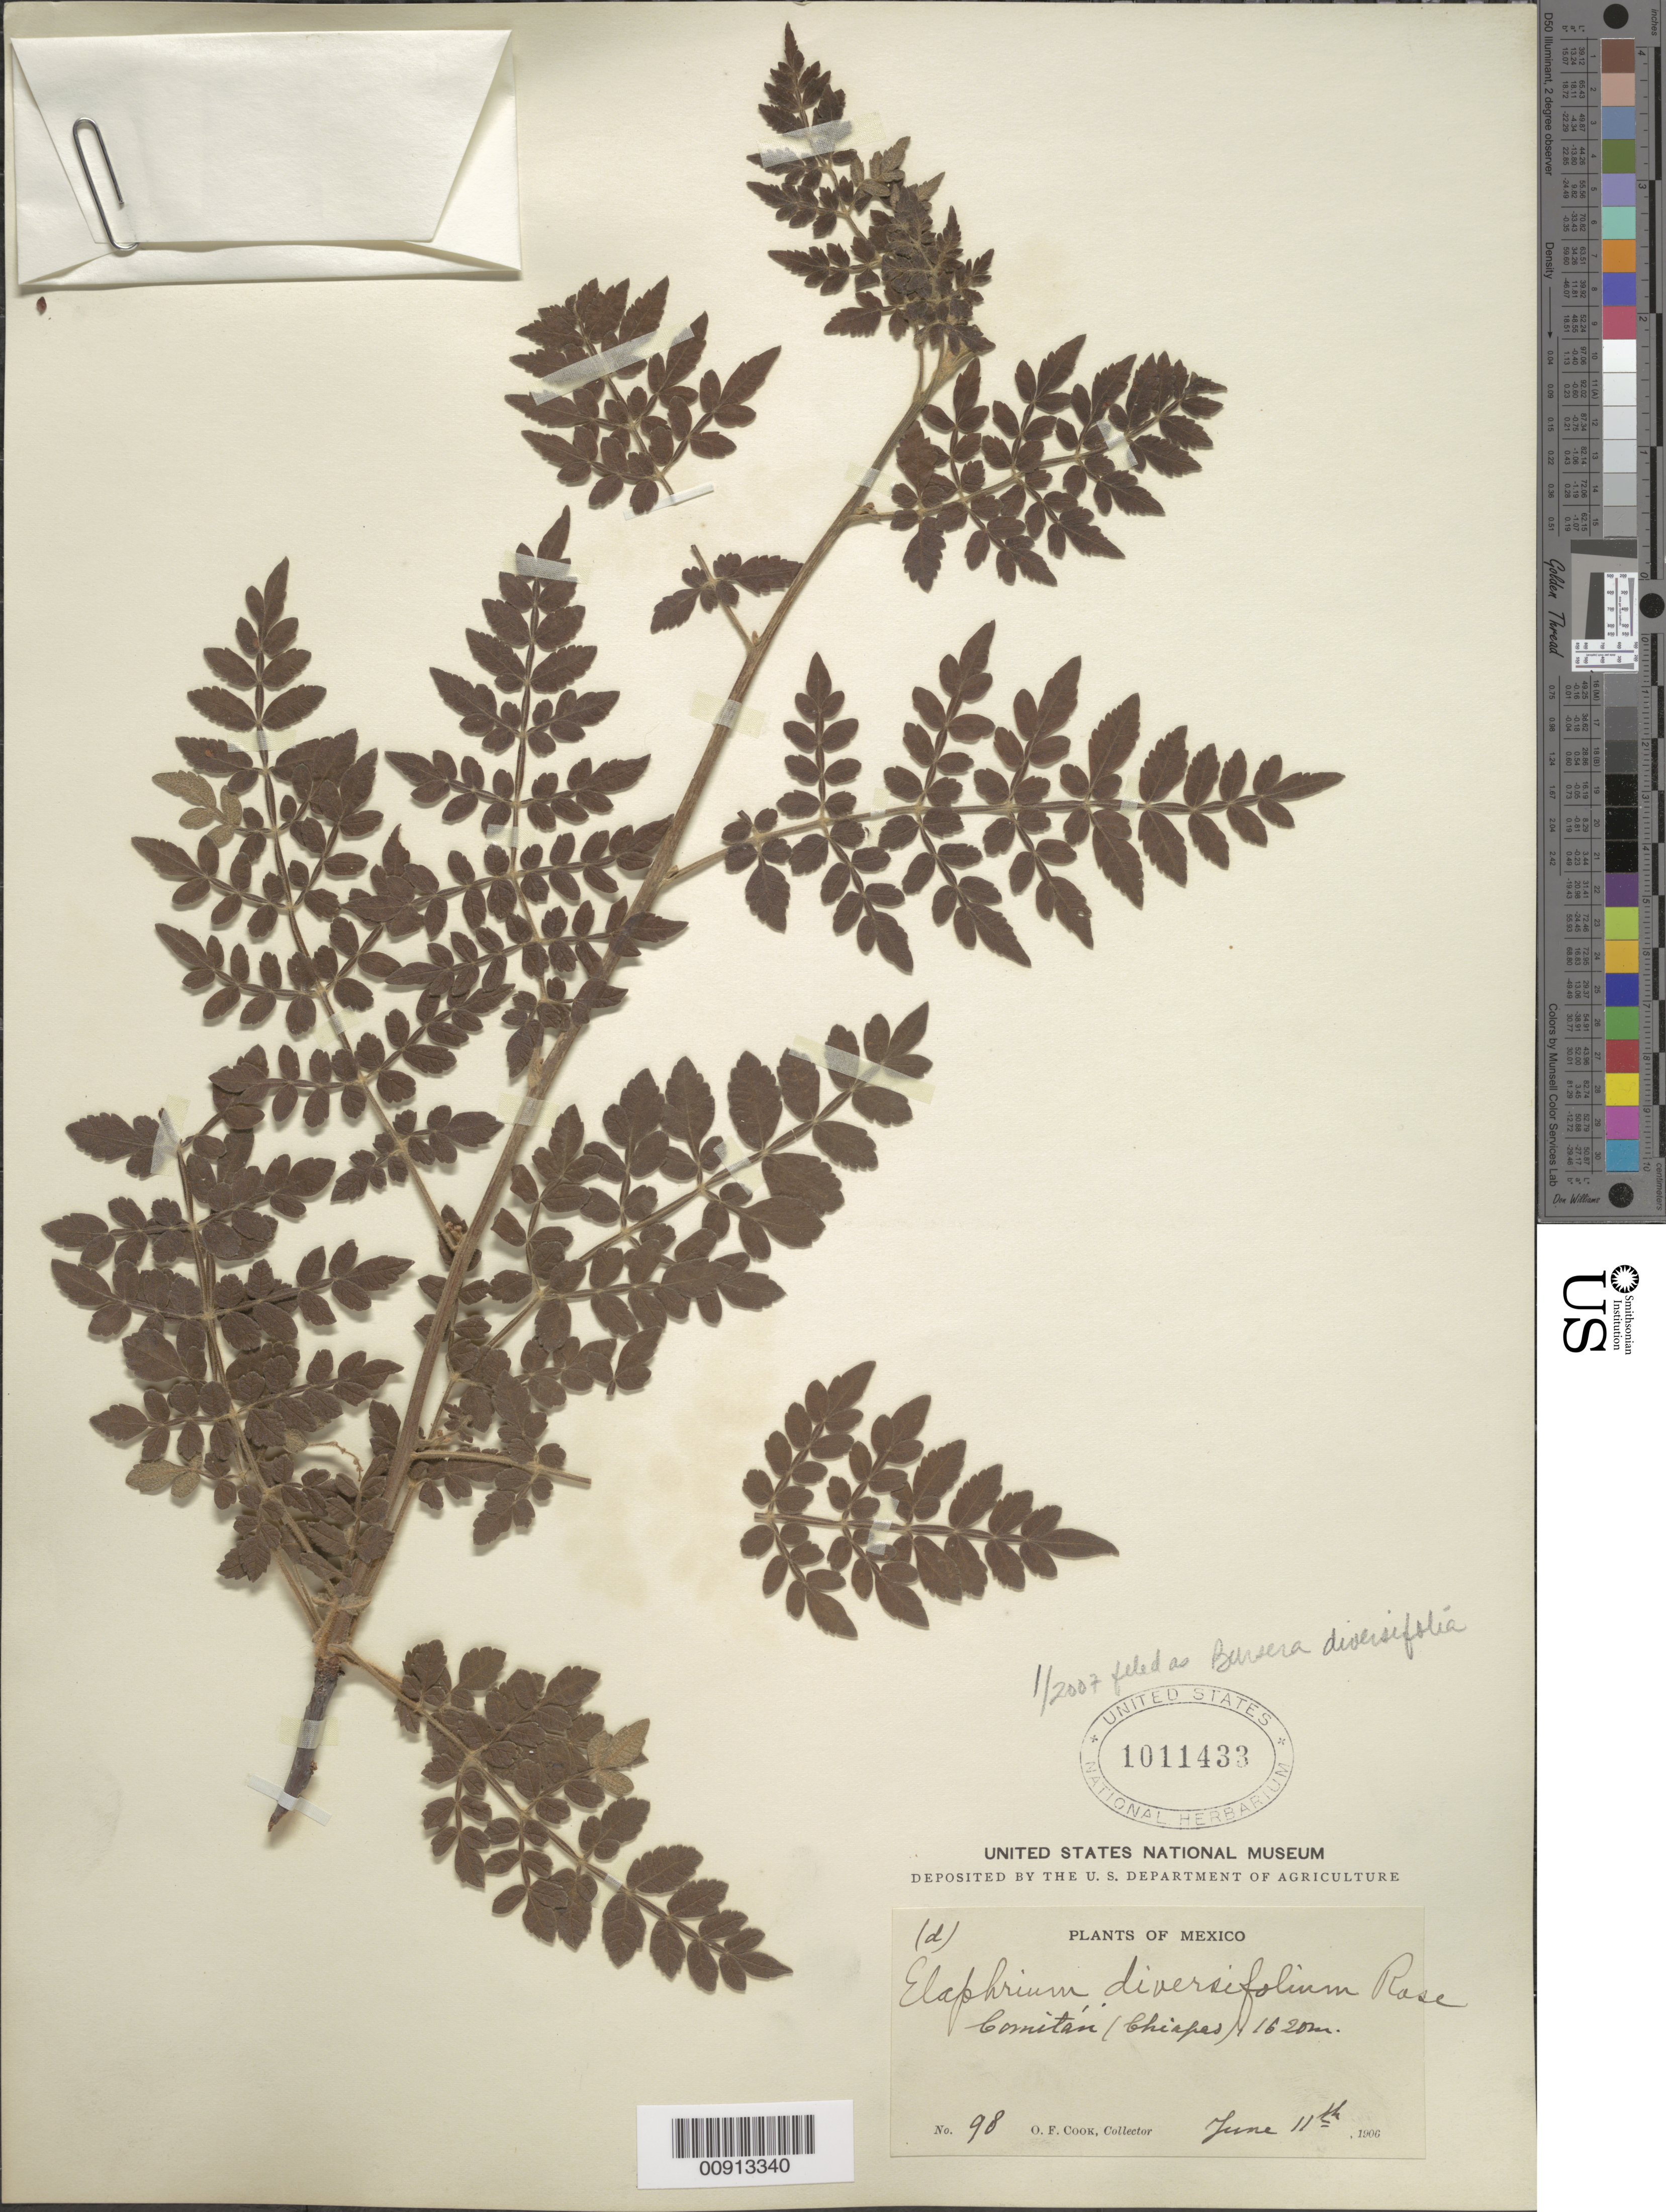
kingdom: Plantae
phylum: Tracheophyta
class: Magnoliopsida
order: Sapindales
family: Burseraceae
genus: Bursera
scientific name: Bursera diversifolia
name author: Rose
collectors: O. F. Cook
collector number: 98 (d)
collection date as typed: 11 Jun 1906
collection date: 1906-06-11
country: Mexico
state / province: Chiapas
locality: Comitán (Chiapas).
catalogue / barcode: US 1011433